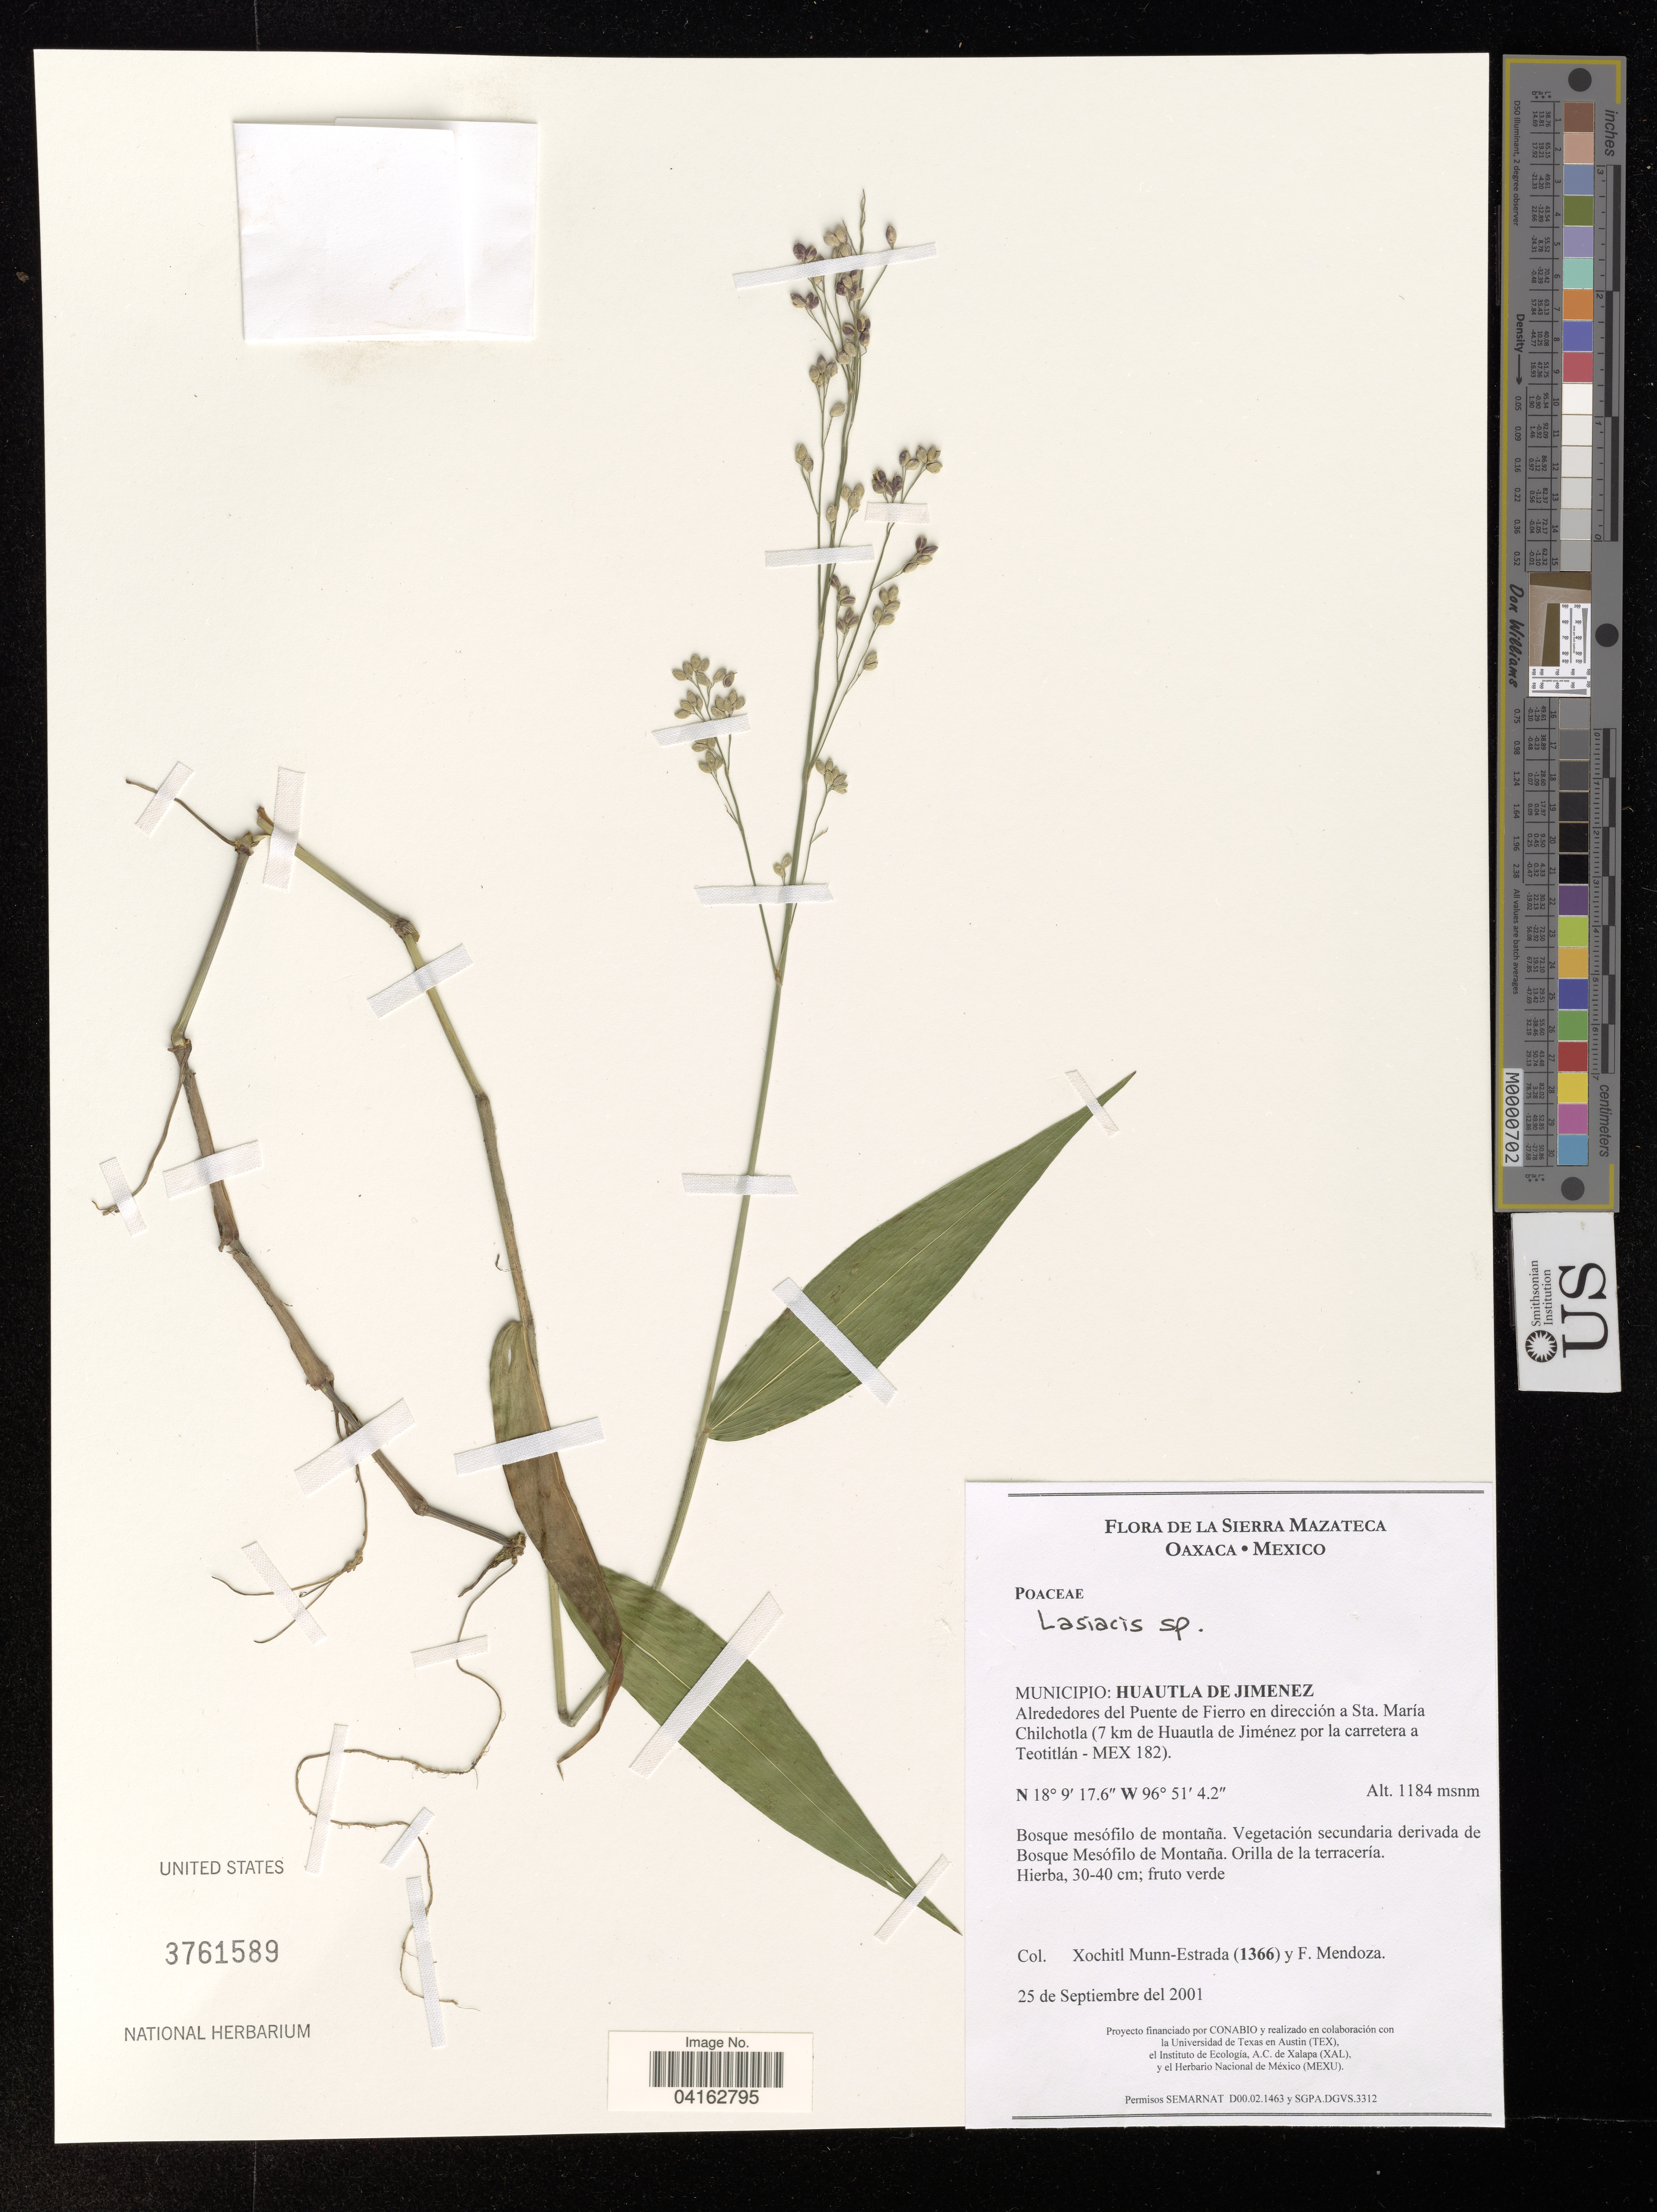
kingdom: Plantae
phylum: Tracheophyta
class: Liliopsida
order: Poales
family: Poaceae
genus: Lasiacis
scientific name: Lasiacis sp.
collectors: X. Munn-Estrada & F. Mendoza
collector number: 1366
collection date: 2001-09-25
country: Mexico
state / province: Oaxaca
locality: La Sierra Mazateca. Municipio: Huautla de Jimenez. Alrededores del Puente de Fierro en dirección a Sta. María Chilchotla (7 km de Huautla de Jiménez por la carretera a Teotitlán - Mex 182).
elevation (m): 1184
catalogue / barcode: US 3761589